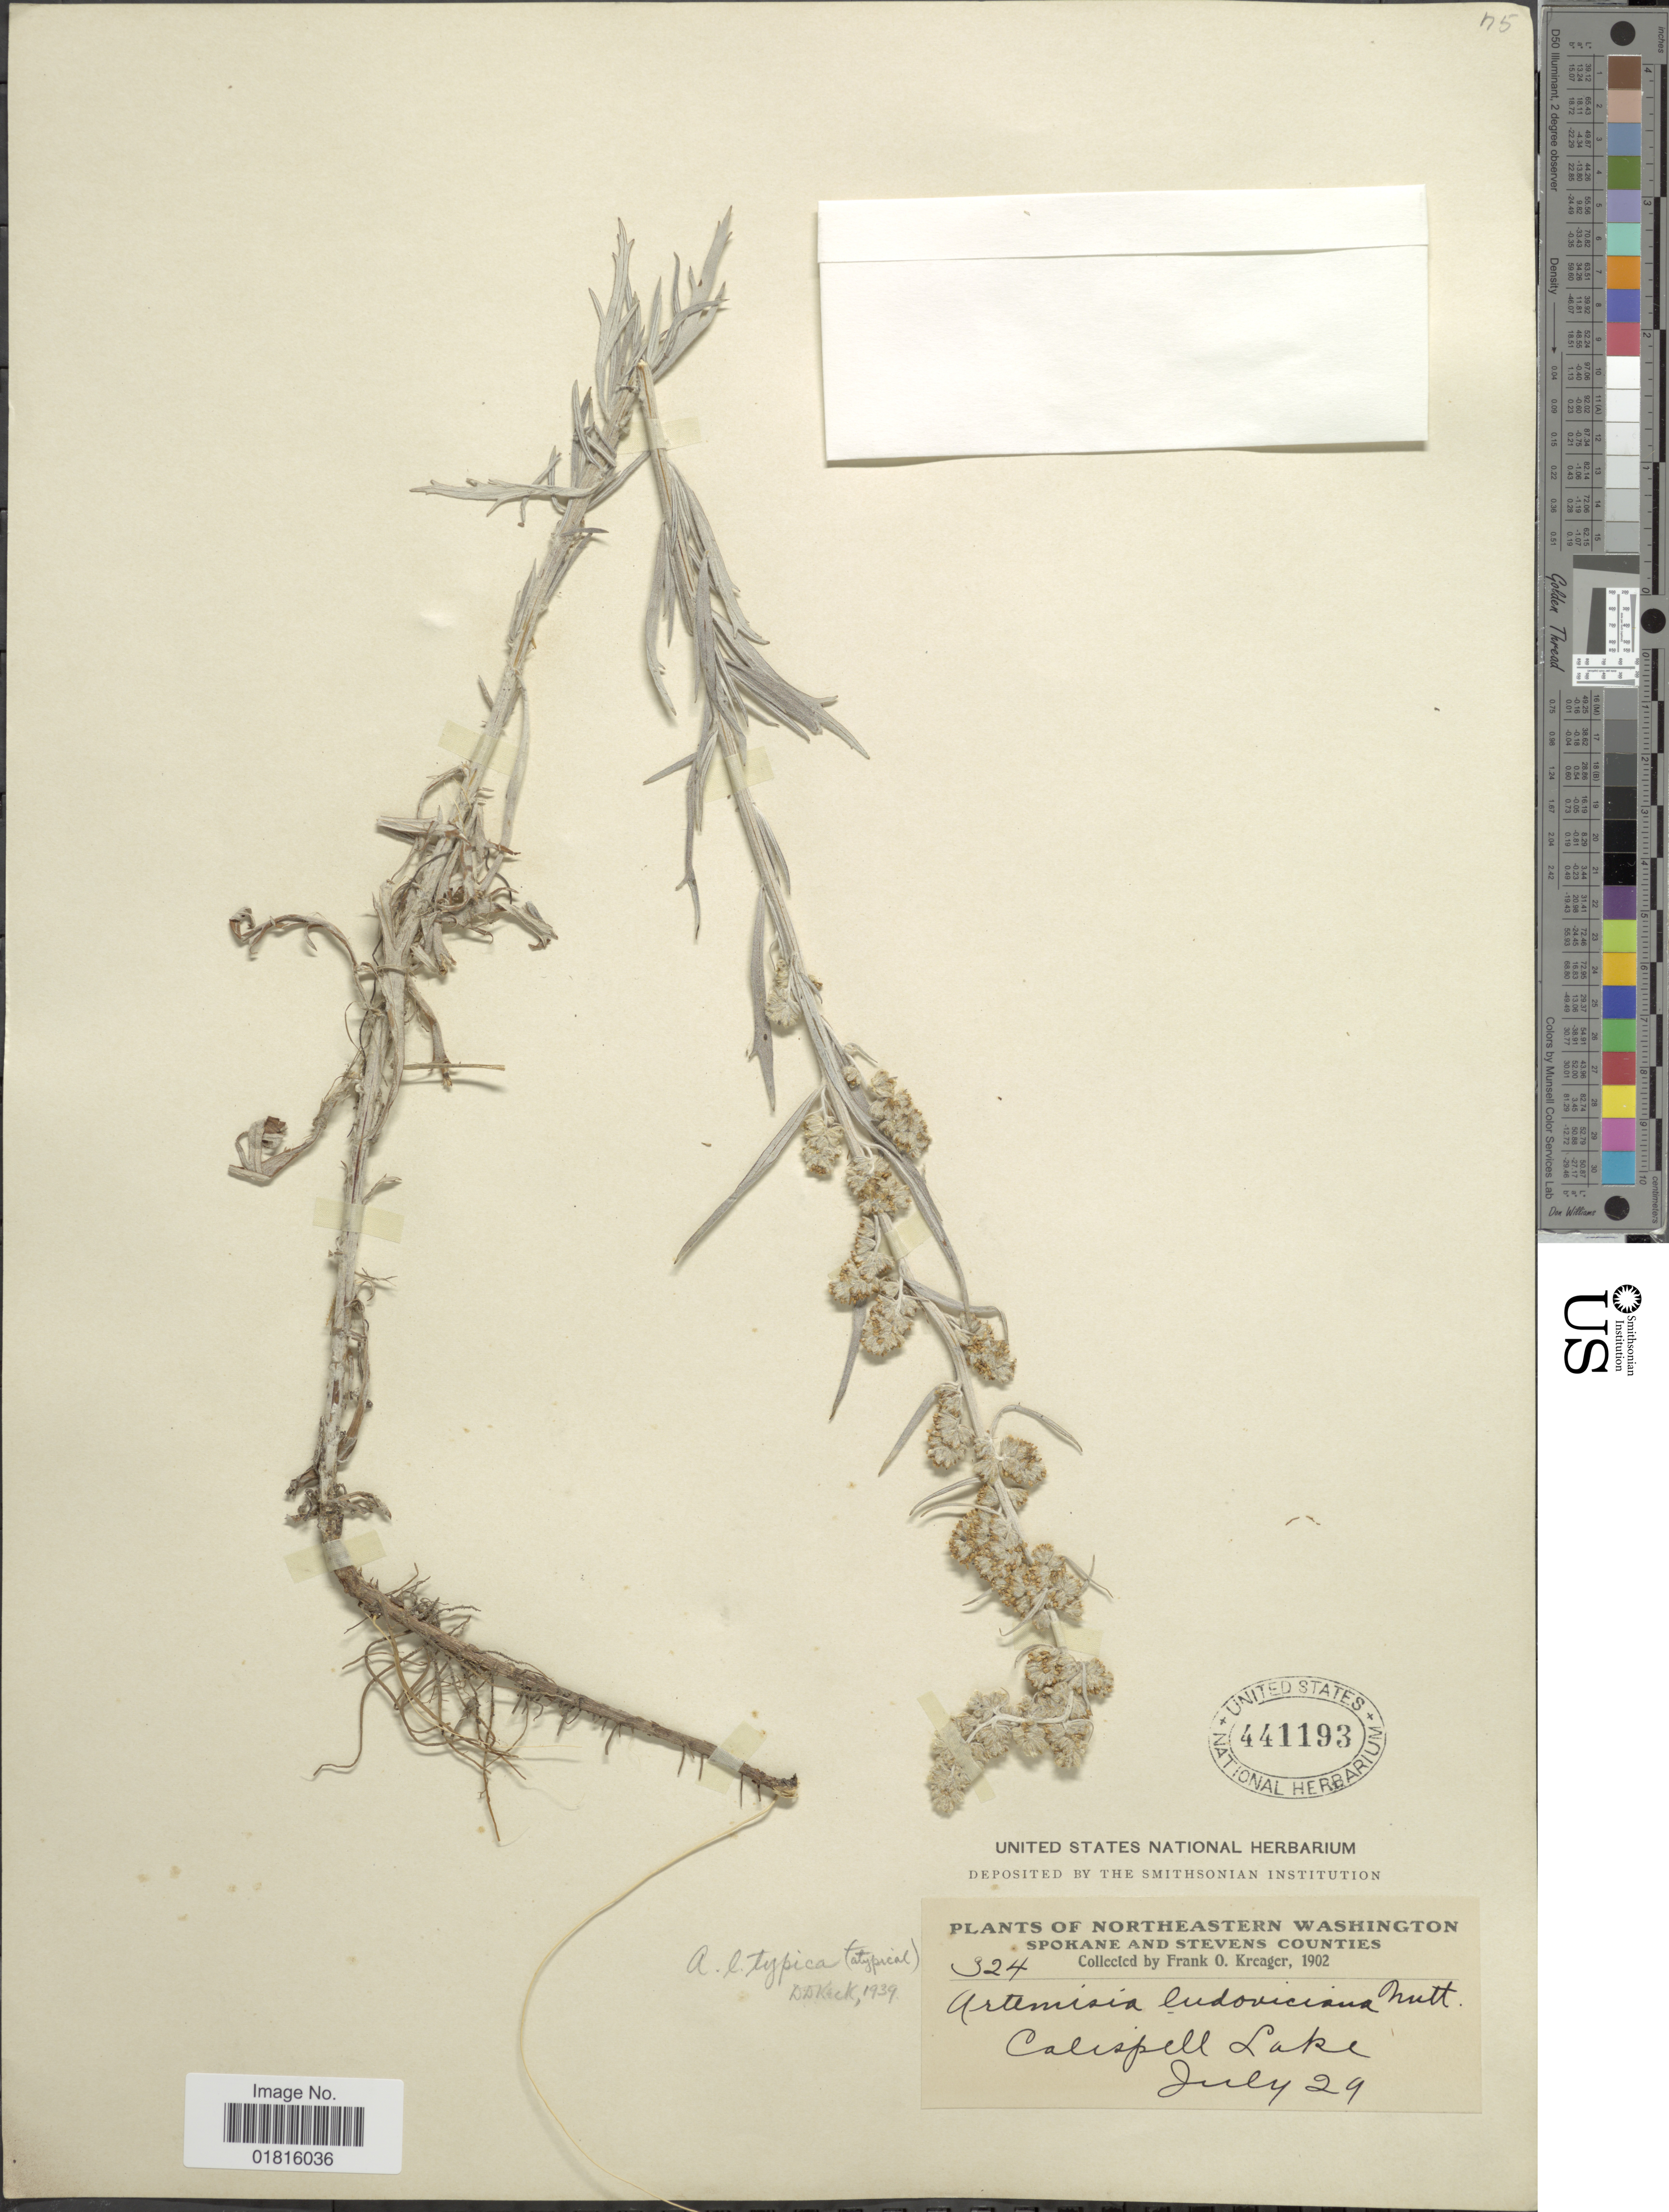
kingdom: Plantae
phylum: Tracheophyta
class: Magnoliopsida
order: Asterales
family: Asteraceae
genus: Artemisia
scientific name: Artemisia ludoviciana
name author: Nutt.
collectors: F. Kreager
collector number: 324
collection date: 1902-07-29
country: United States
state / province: Washington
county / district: Spokane / Stevens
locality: Northeastern Washington, Spokane and Stevens Counties, Calispell Lake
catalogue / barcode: US 441193